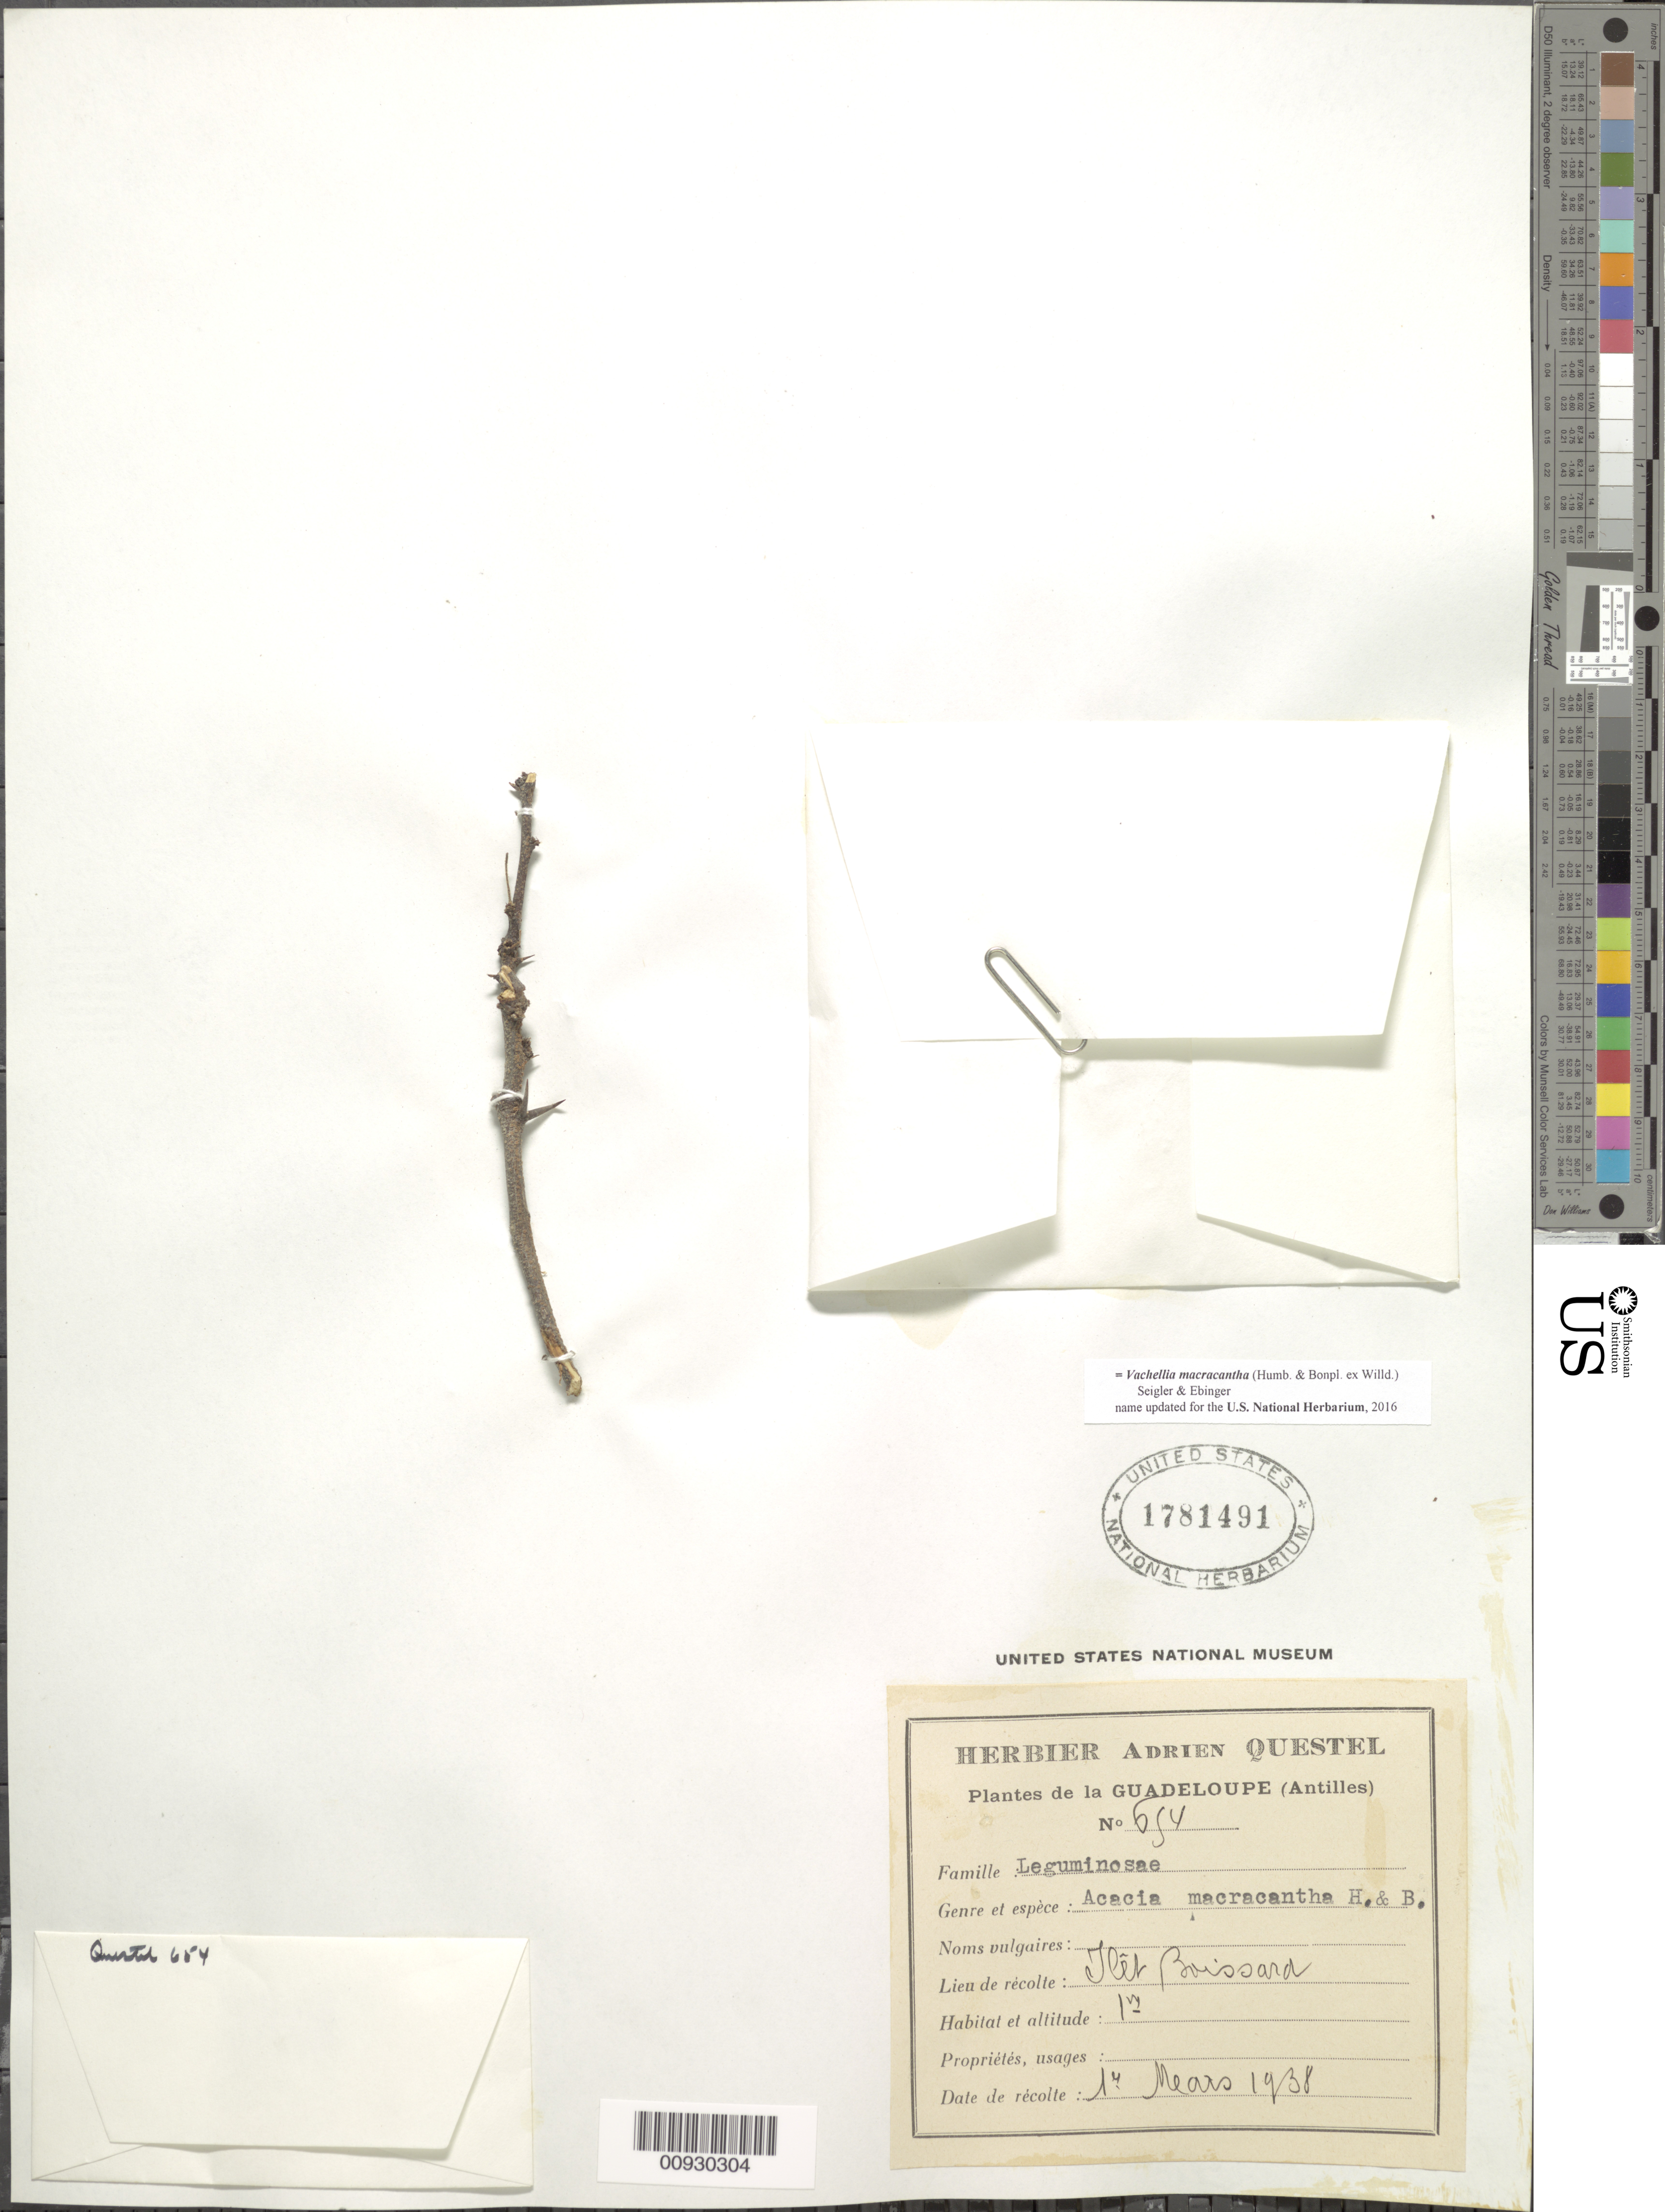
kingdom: Plantae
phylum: Tracheophyta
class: Magnoliopsida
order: Fabales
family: Fabaceae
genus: Vachellia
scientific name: Vachellia macracantha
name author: (Humb. & Bonpl. ex Willd.) Seigler & Ebinger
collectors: A. Questel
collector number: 654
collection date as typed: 01 Mar 1938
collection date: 1938-03-01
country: Guadeloupe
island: Basse Terre [Guadeloupe]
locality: Fleuve Broissard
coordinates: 0 N, 0 E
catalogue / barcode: US 1781491